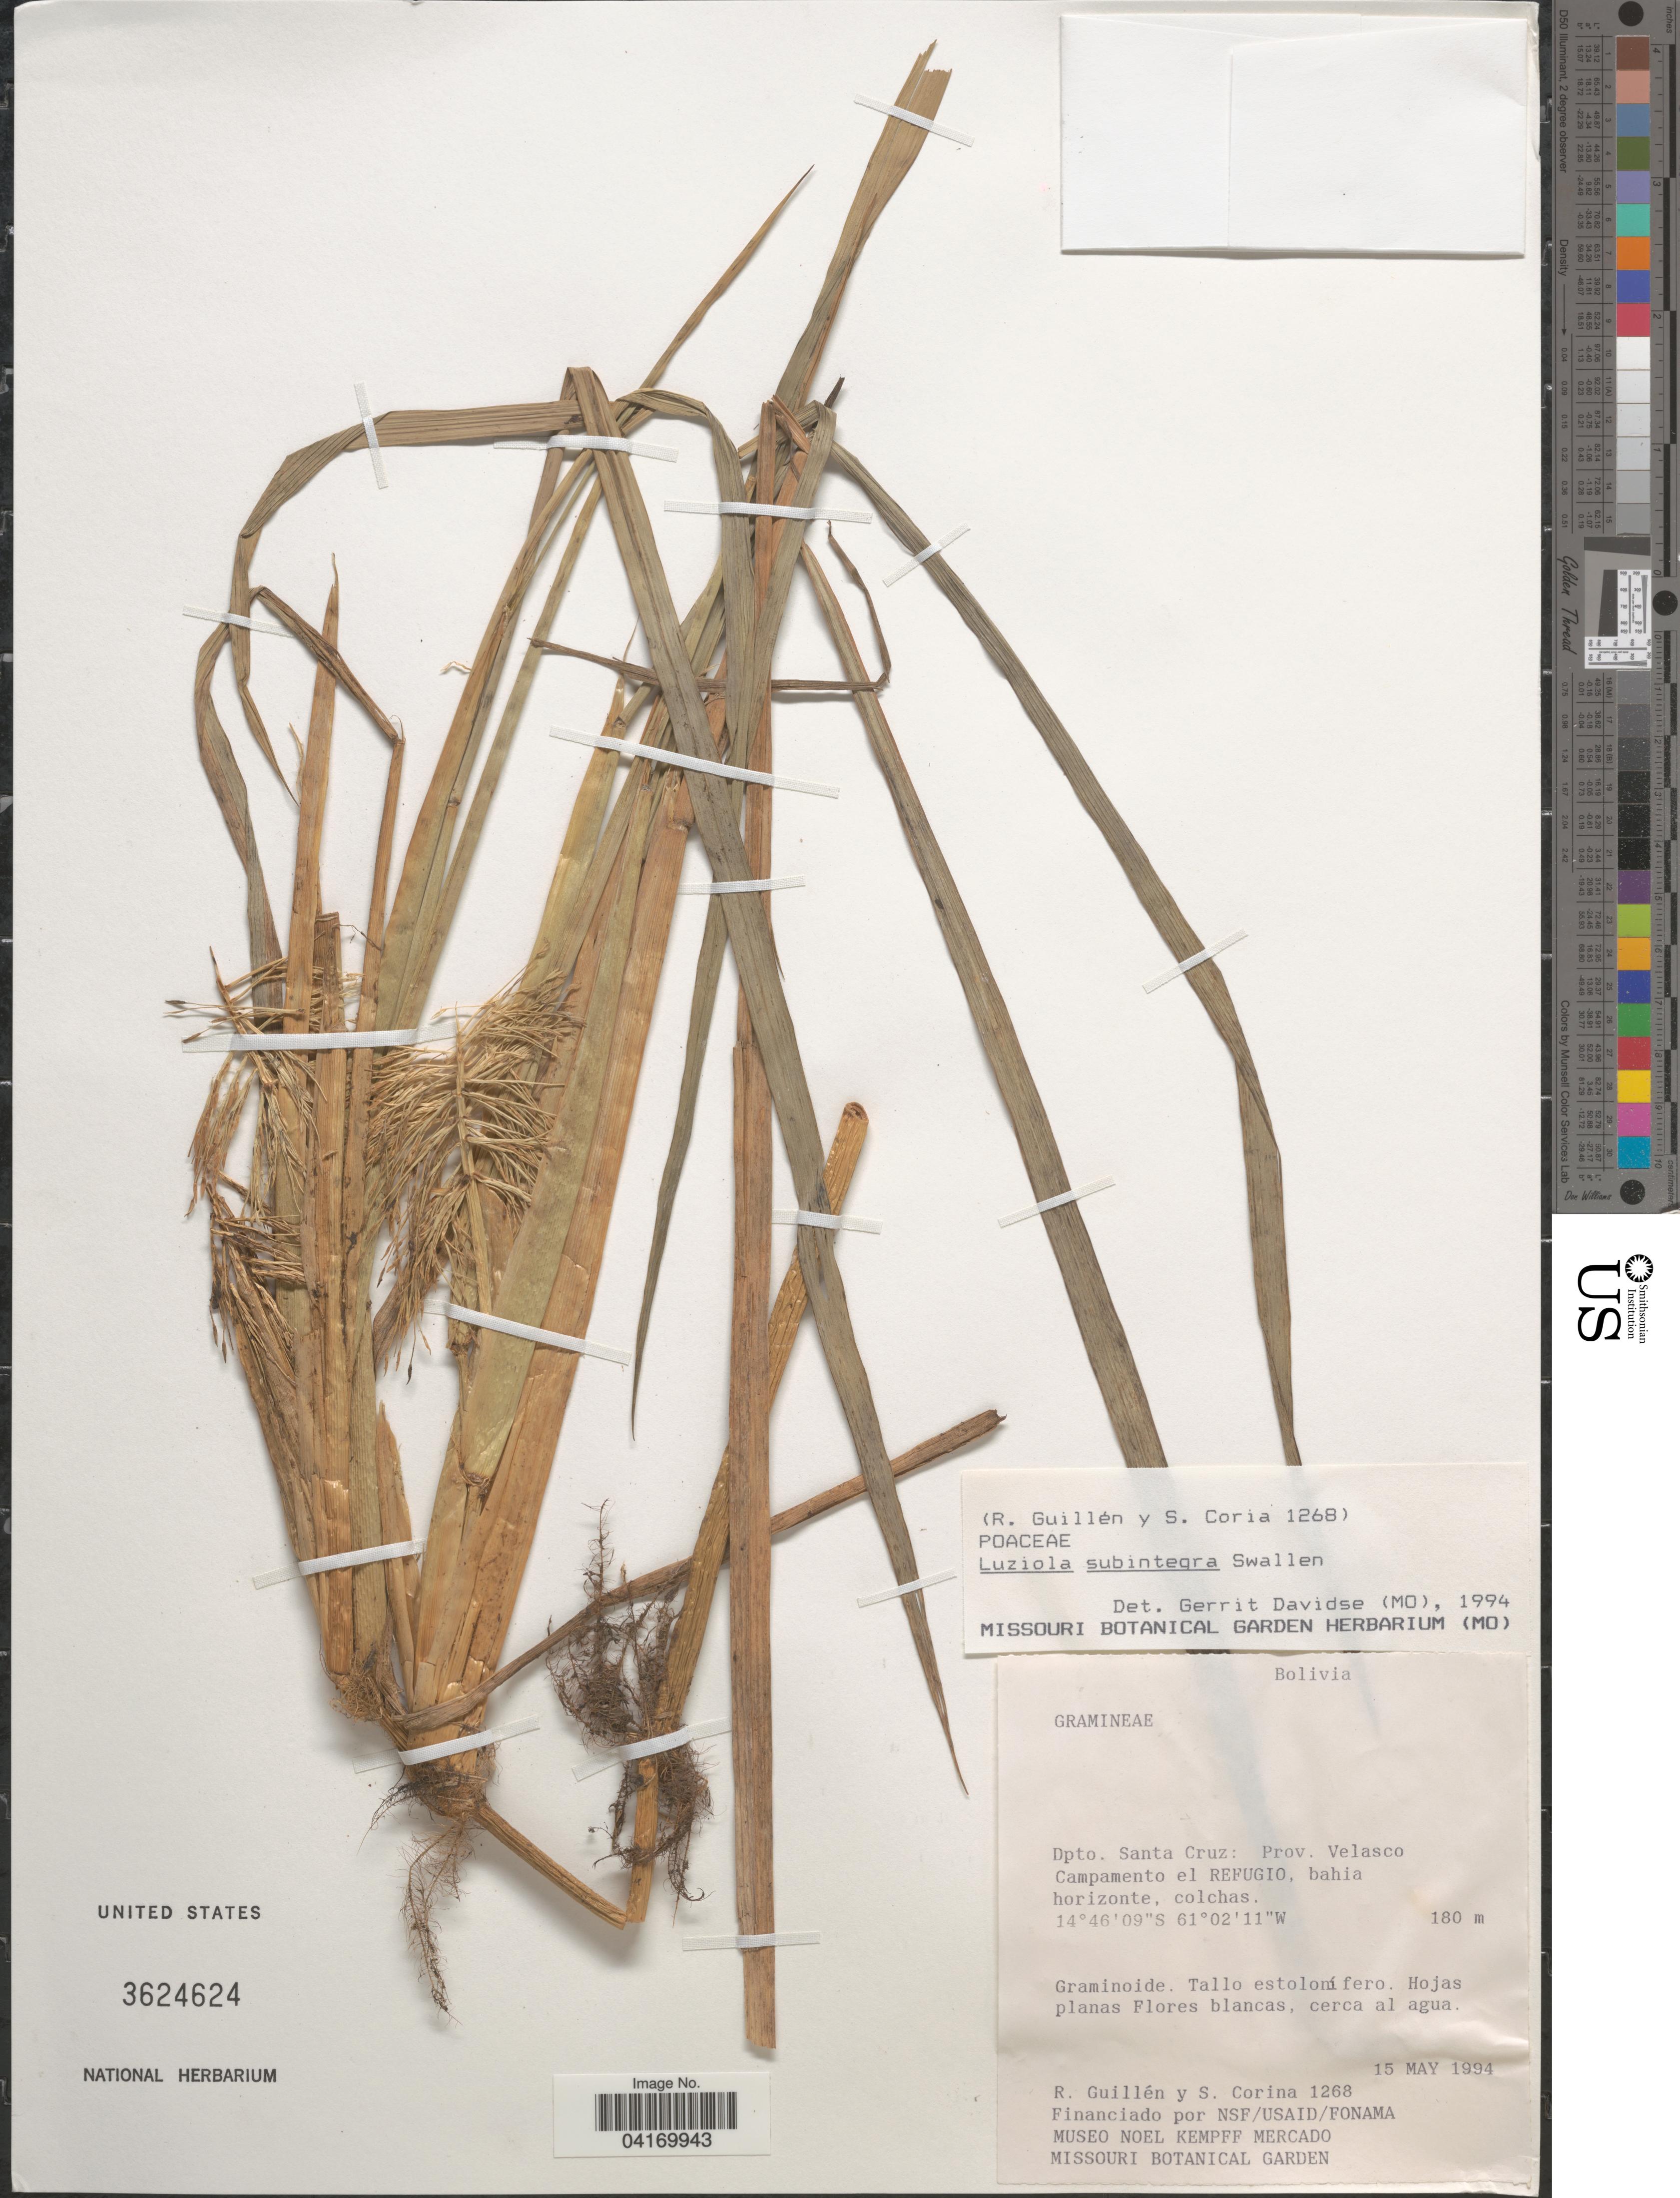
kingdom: Plantae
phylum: Tracheophyta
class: Liliopsida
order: Poales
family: Poaceae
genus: Luziola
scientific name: Luziola subintegra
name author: Swallen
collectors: R. Guillen & S. Corina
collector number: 1268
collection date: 1994-05-15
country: Bolivia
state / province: Santa Cruz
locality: Dpto. Santa Cruz: Prov. Velasco. Campamento el Refugio, bahia horizonte, colchas.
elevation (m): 180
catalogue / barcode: US 3624624